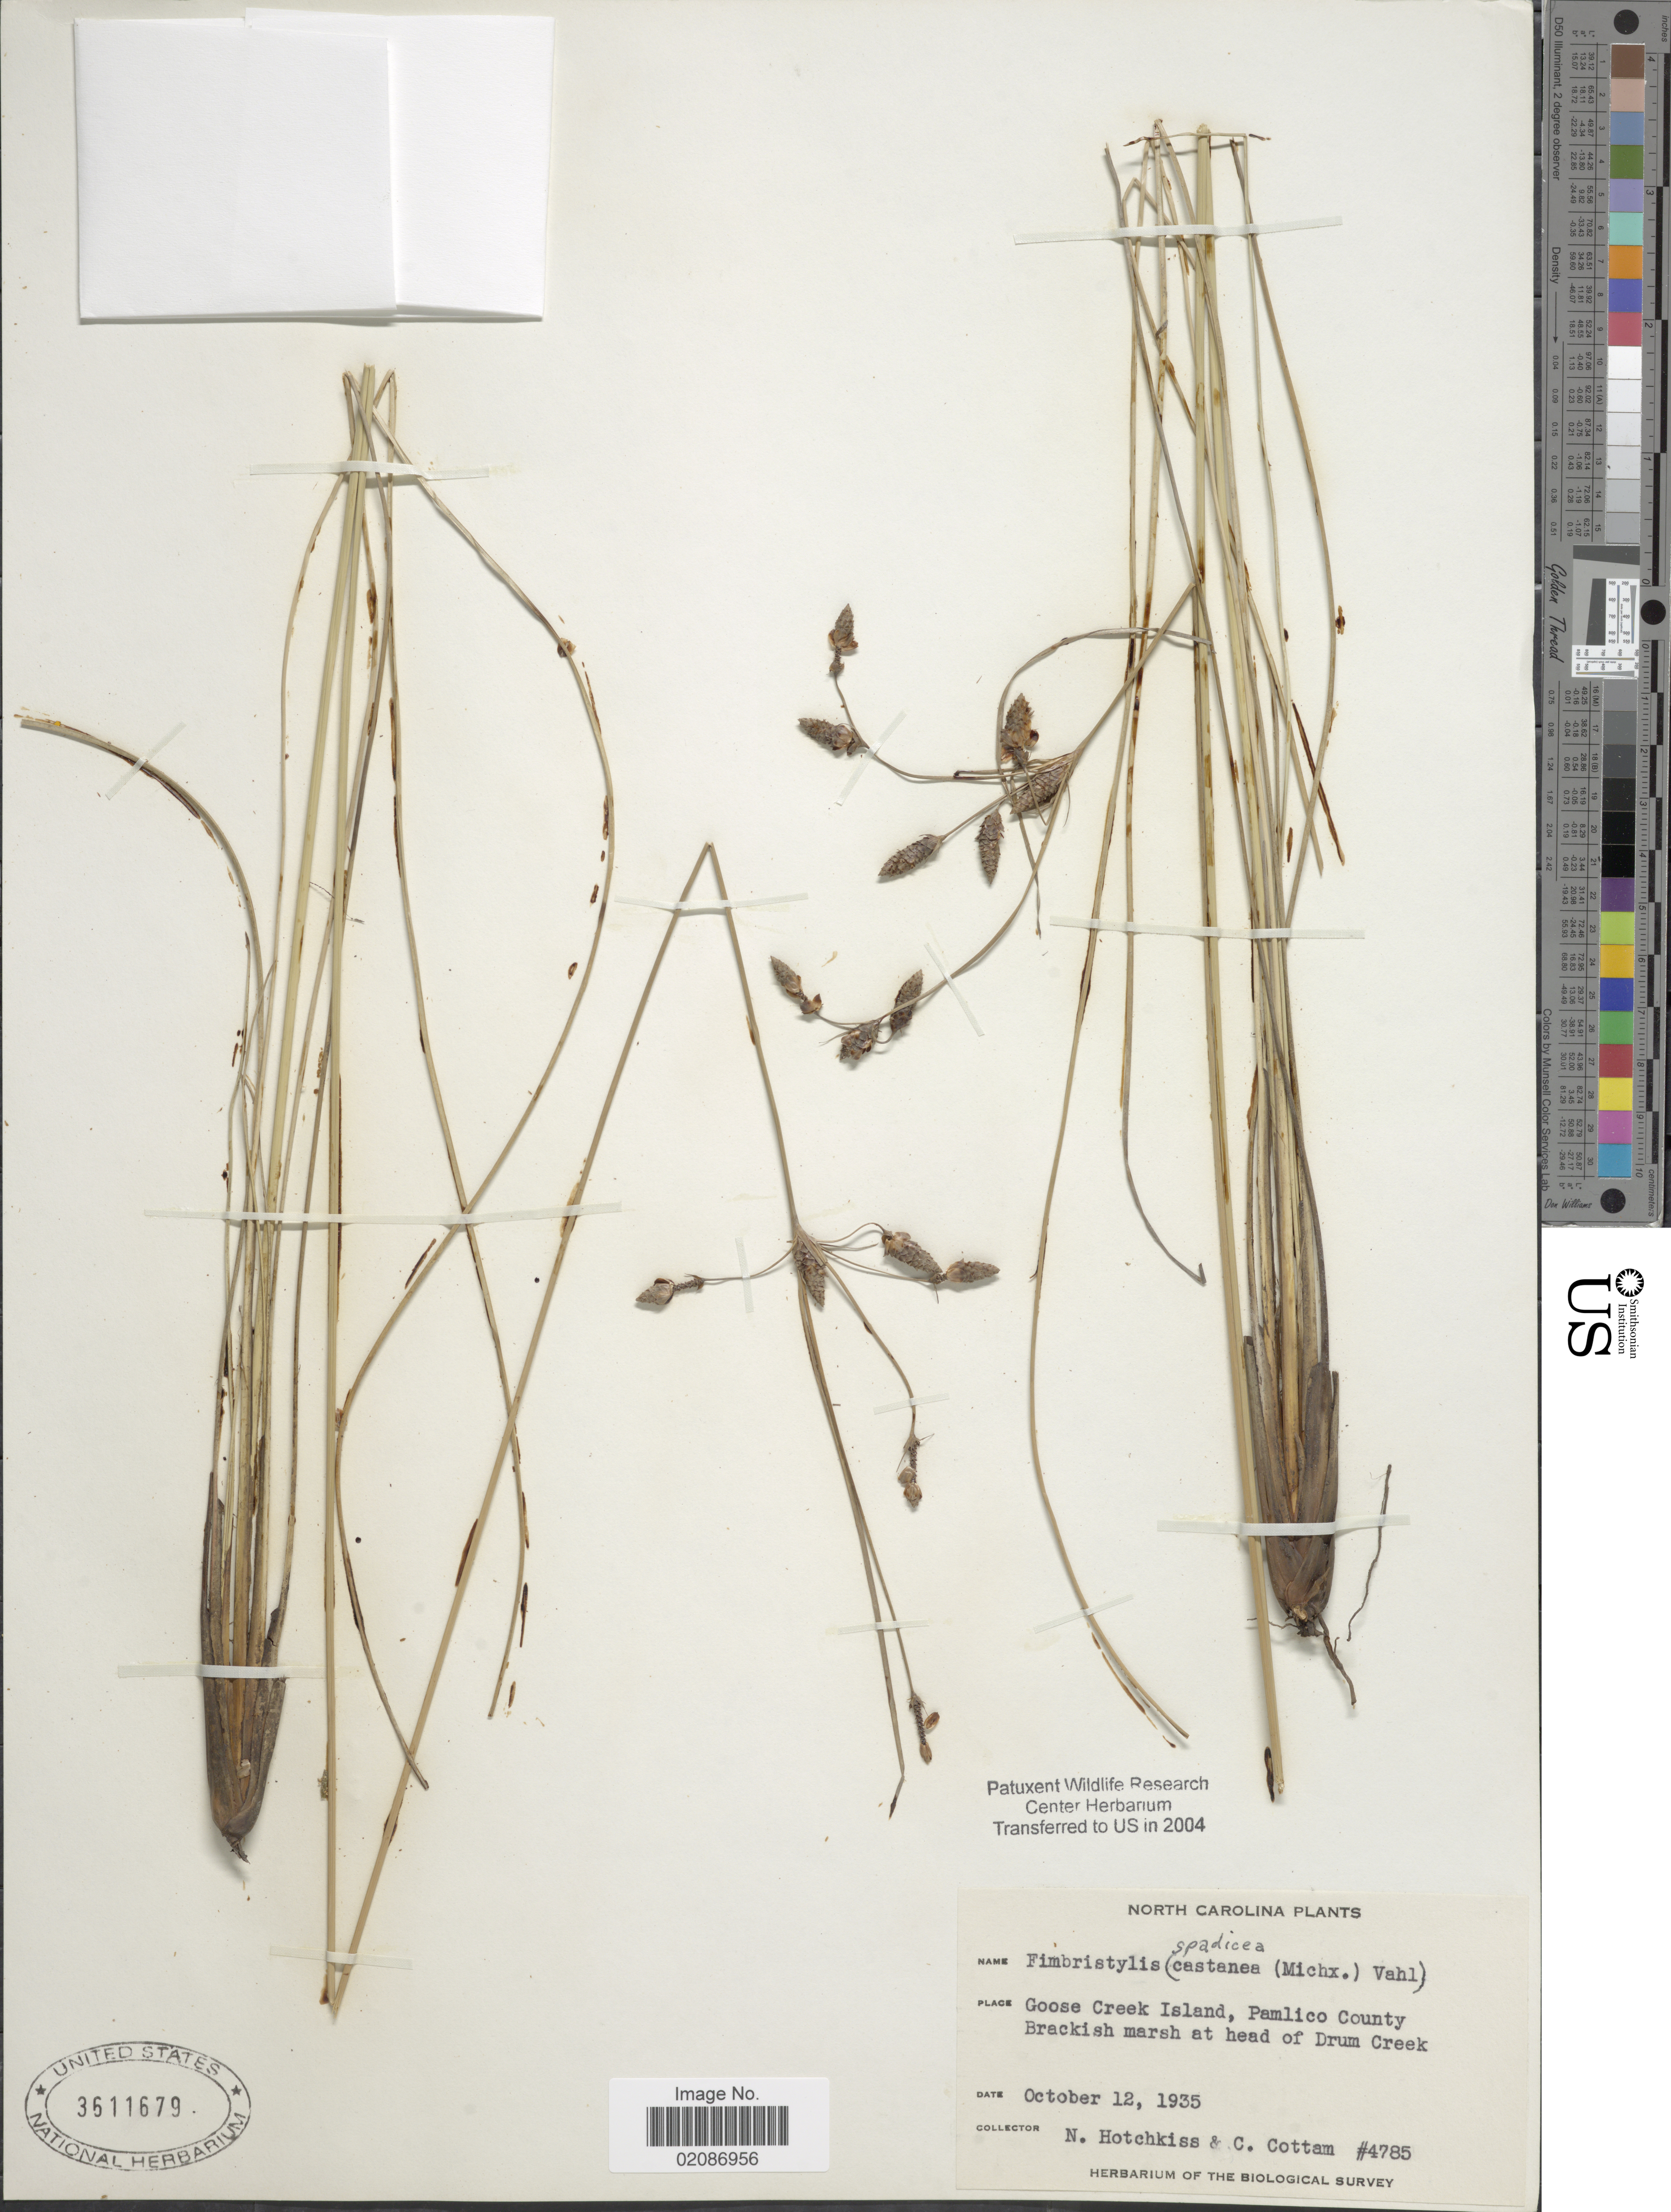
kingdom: Plantae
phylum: Tracheophyta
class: Liliopsida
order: Poales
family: Cyperaceae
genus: Fimbristylis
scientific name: Fimbristylis castanea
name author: (Michx.) Vahl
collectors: N. Hotchkiss & C. Cottam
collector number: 4785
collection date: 1935-10-12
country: United States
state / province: North Carolina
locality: Goose Creek Island, Pamlico County, Brackish marsh at head of Drum Creek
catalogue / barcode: US 3611679